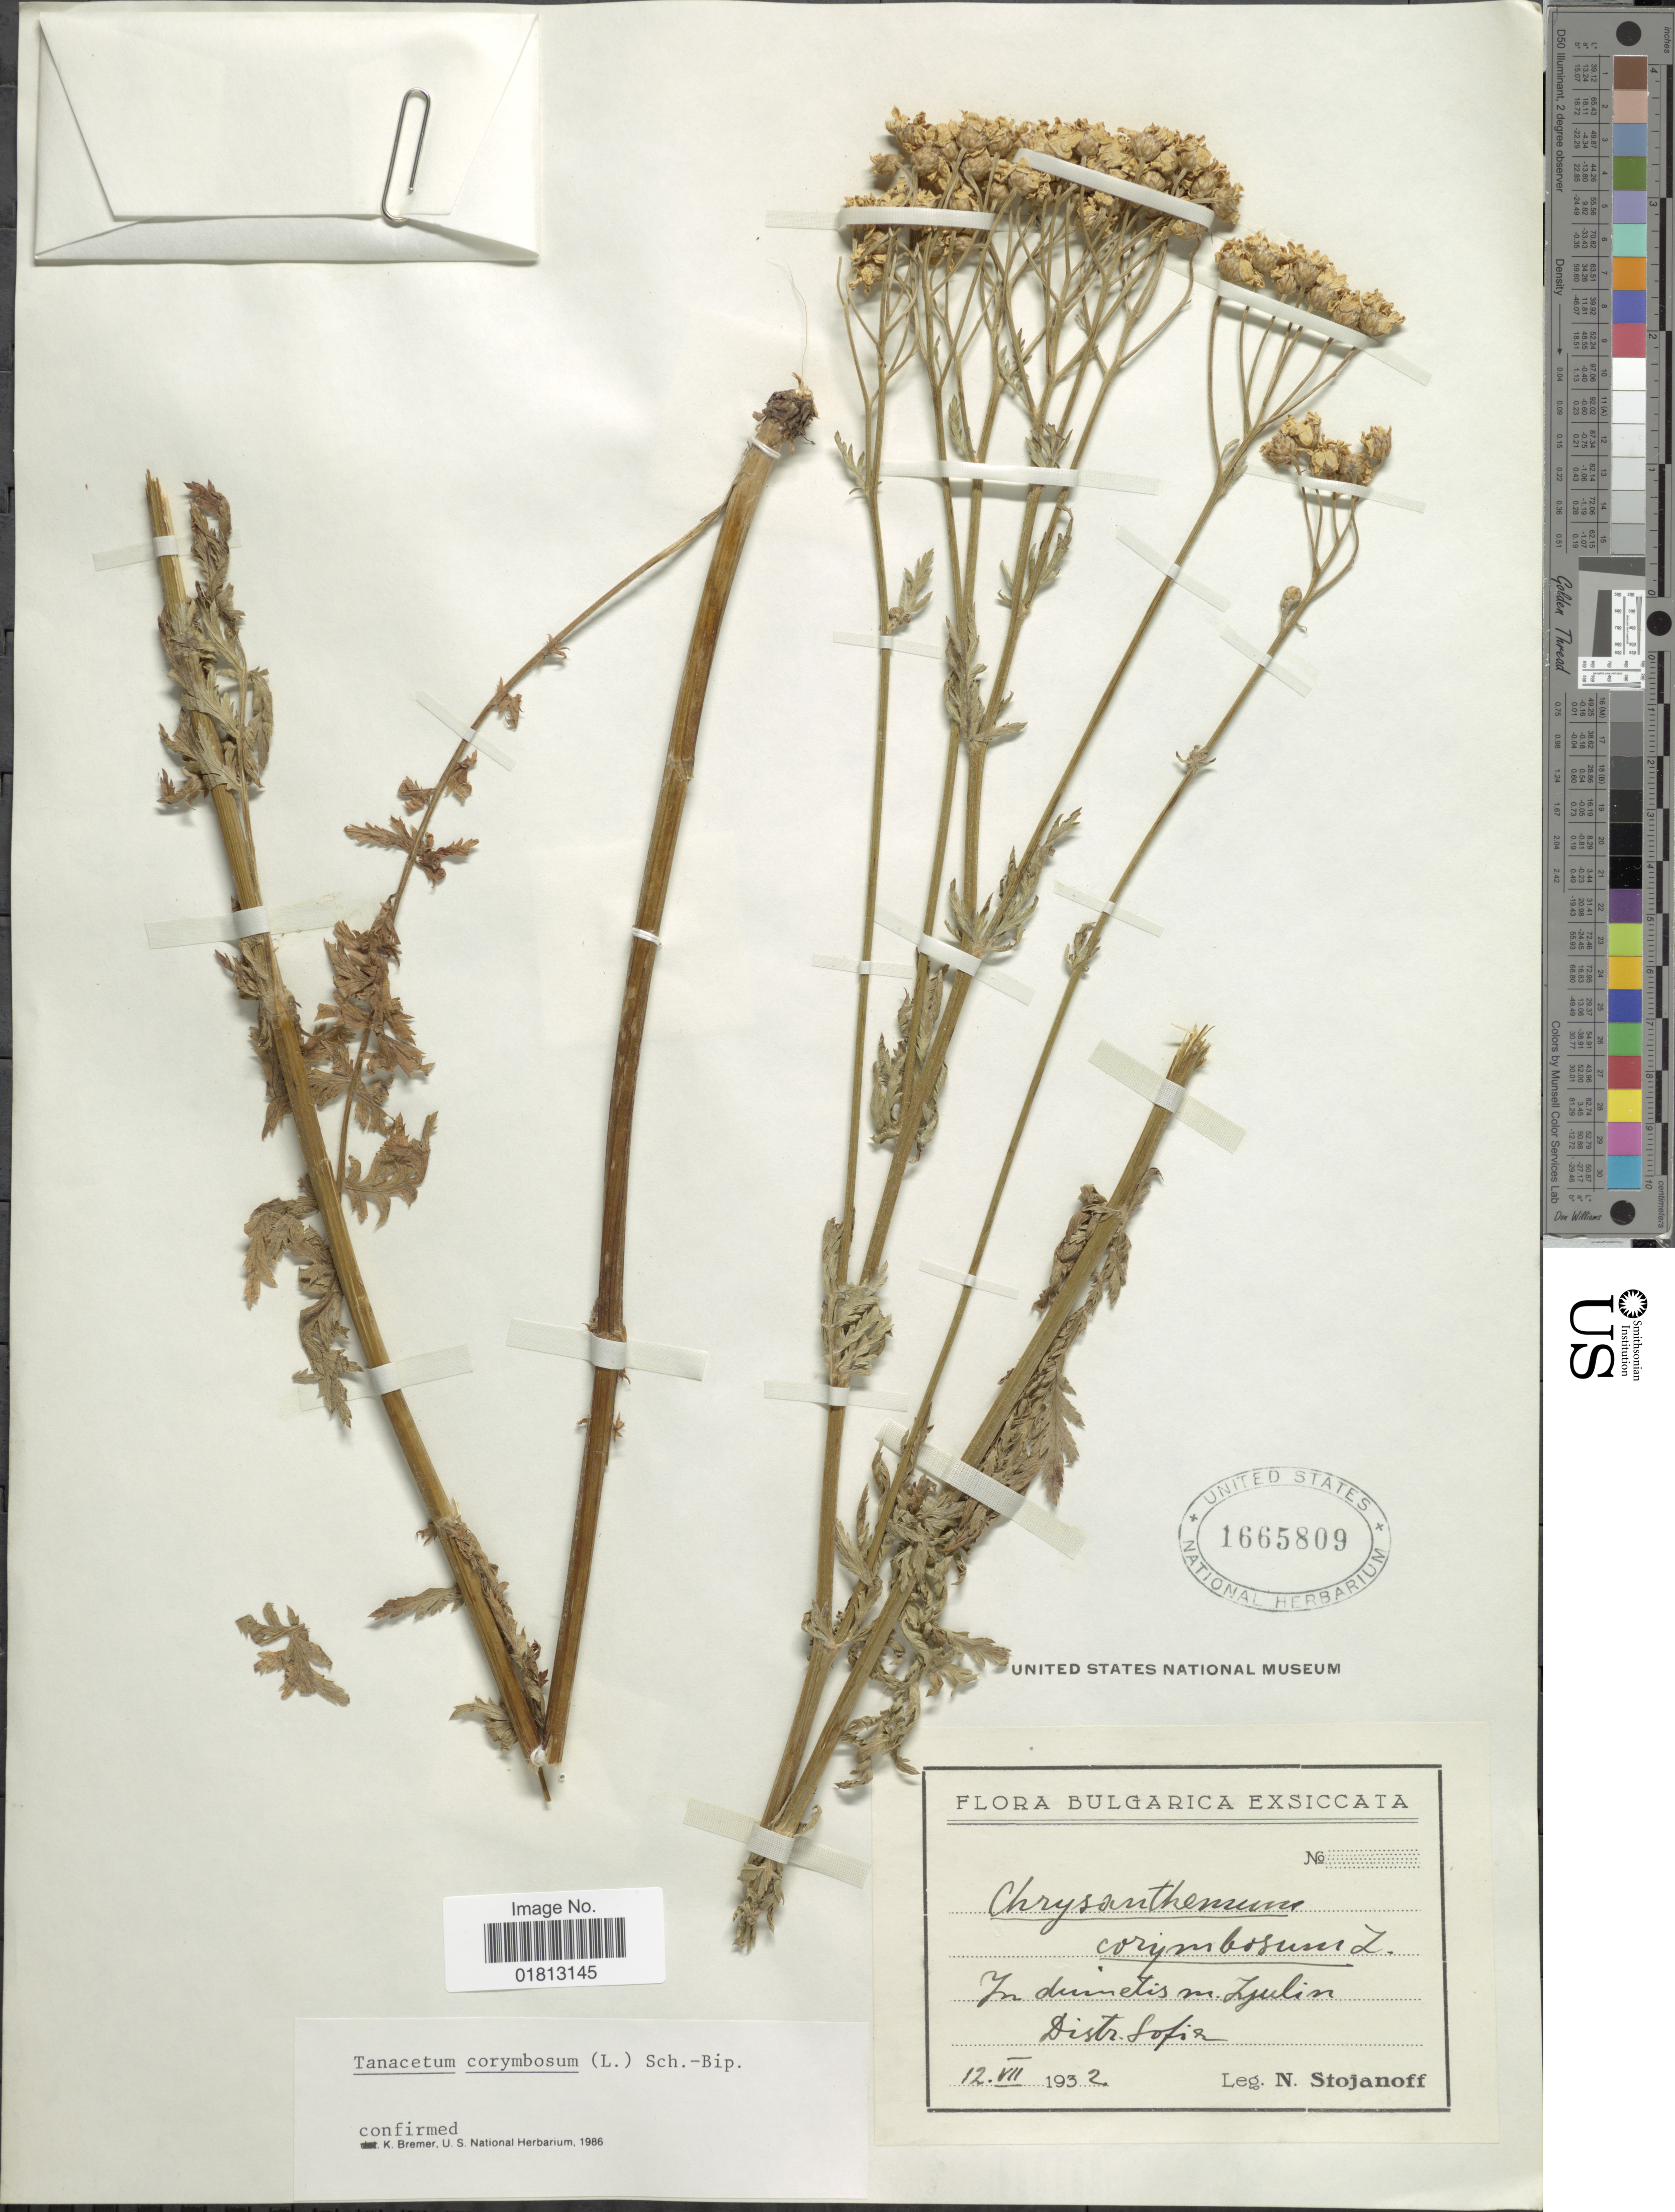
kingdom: Plantae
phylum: Tracheophyta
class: Magnoliopsida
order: Asterales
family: Asteraceae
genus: Tanacetum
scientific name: Tanacetum corymbosum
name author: (L.) Sch. Bip.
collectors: N. Stojanoff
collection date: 1932-07-12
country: Bulgaria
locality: In duimelis m. Ljulin, distr. Lopis [interpreted]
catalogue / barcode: US 1665809